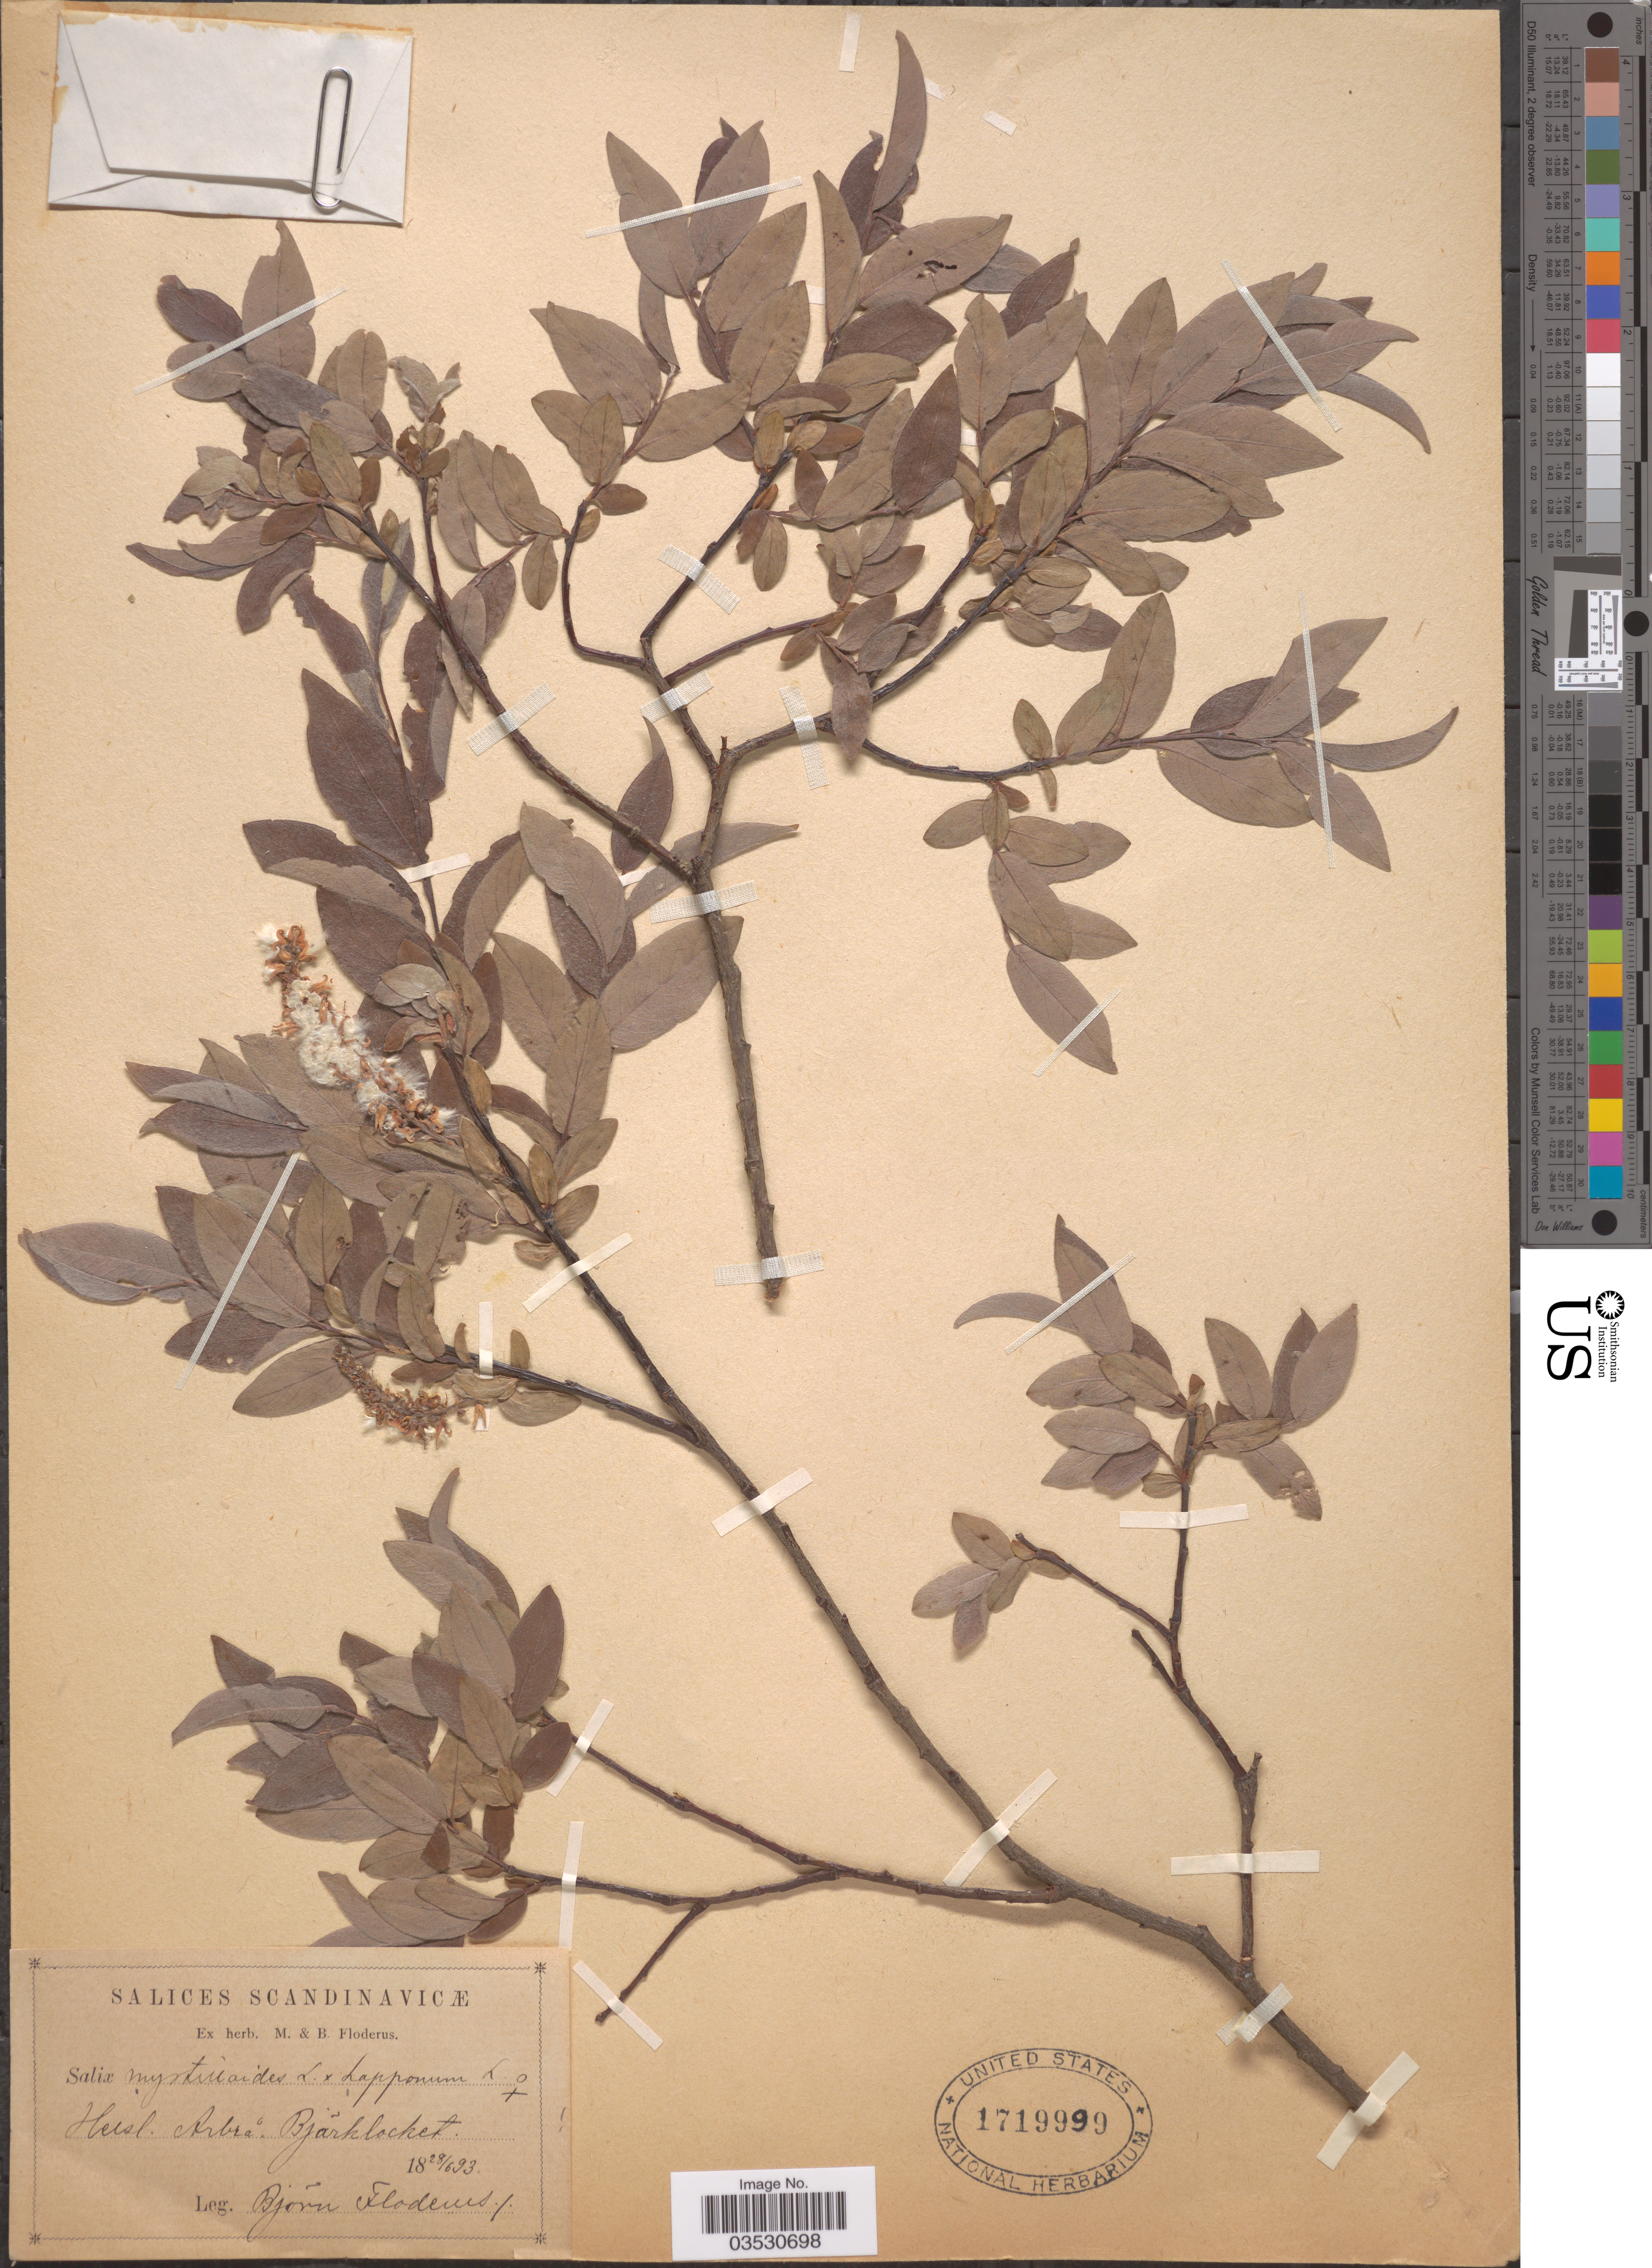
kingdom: Plantae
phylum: Tracheophyta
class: Magnoliopsida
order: Malpighiales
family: Salicaceae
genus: Salix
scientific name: Salix myrtilloides x S. lapponum L.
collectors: B. G. O. Floderus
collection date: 1893-06-28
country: Sweden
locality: Scandinavicæ. Helsl. Arbrå. Bjarklocket [interpreted].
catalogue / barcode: US 1719999